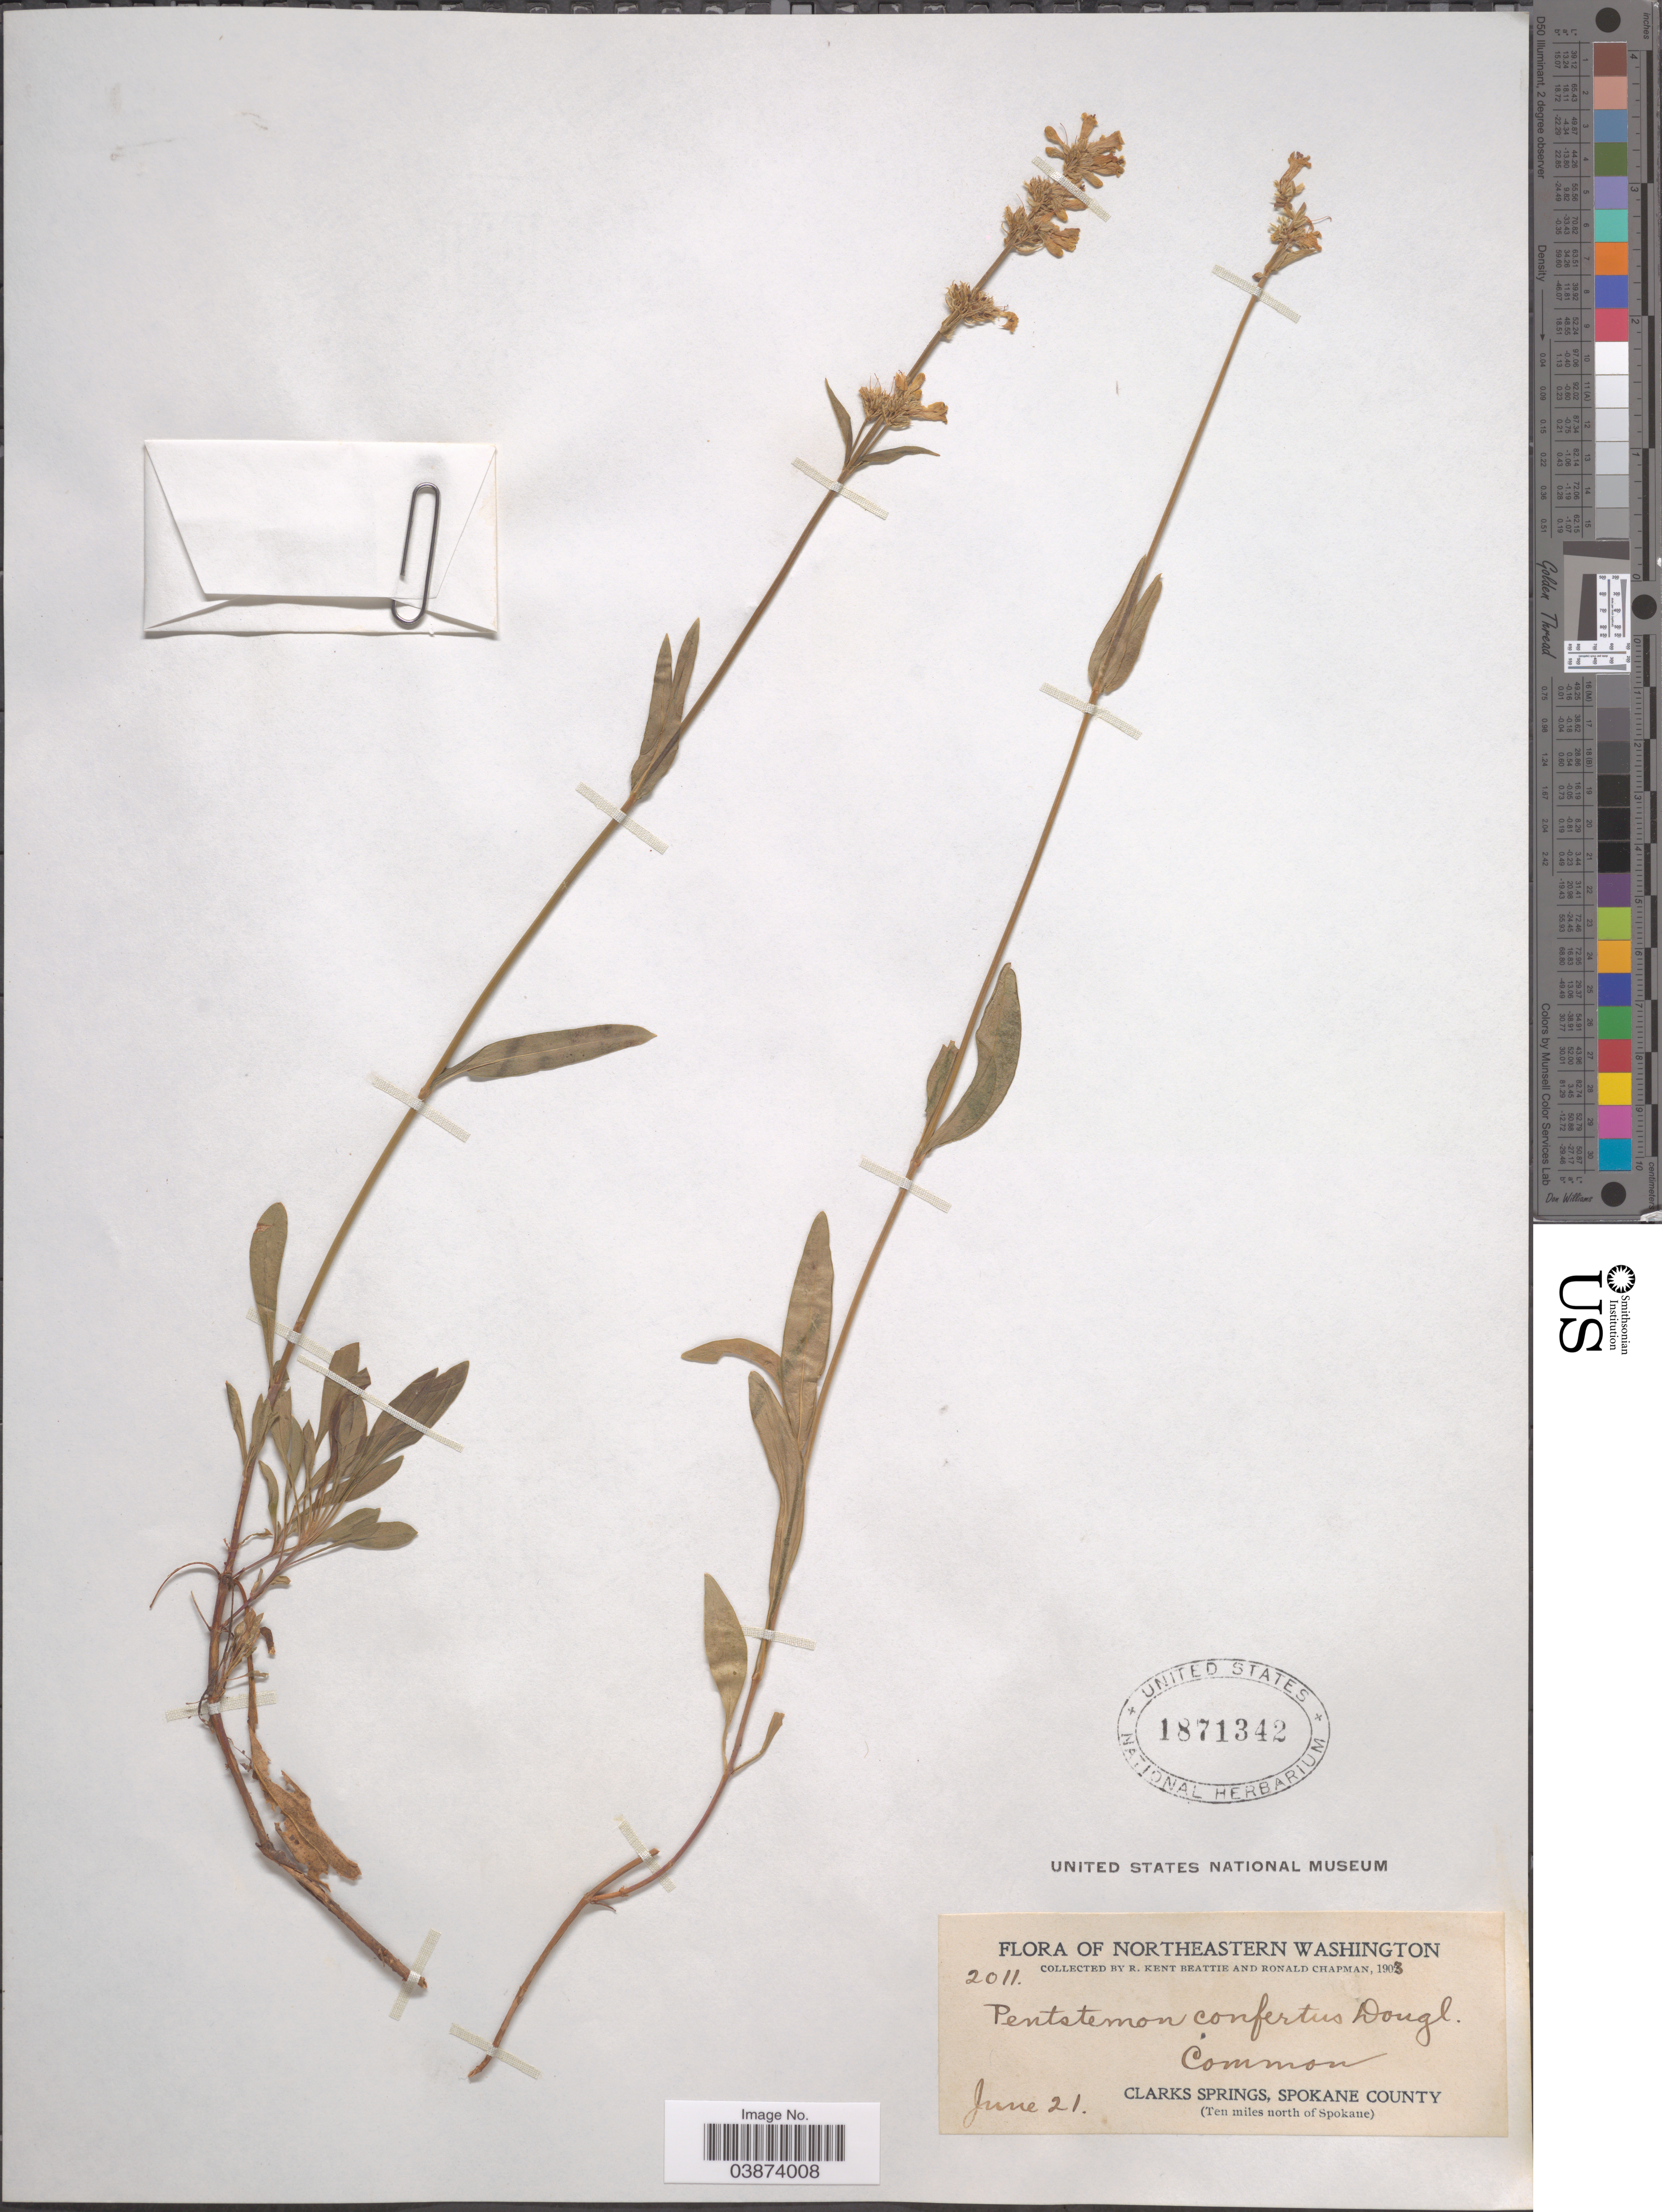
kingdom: Plantae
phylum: Tracheophyta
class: Magnoliopsida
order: Lamiales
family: Plantaginaceae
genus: Penstemon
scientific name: Penstemon confertus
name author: Douglas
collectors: R. K. Beattie & R. Chapman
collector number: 2011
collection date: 1903-06-21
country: United States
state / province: Washington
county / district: Spokane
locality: Northeastern Washington. Clarks Springs, Spokane County. (Ten miles north of Spokane).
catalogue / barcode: US 1871342